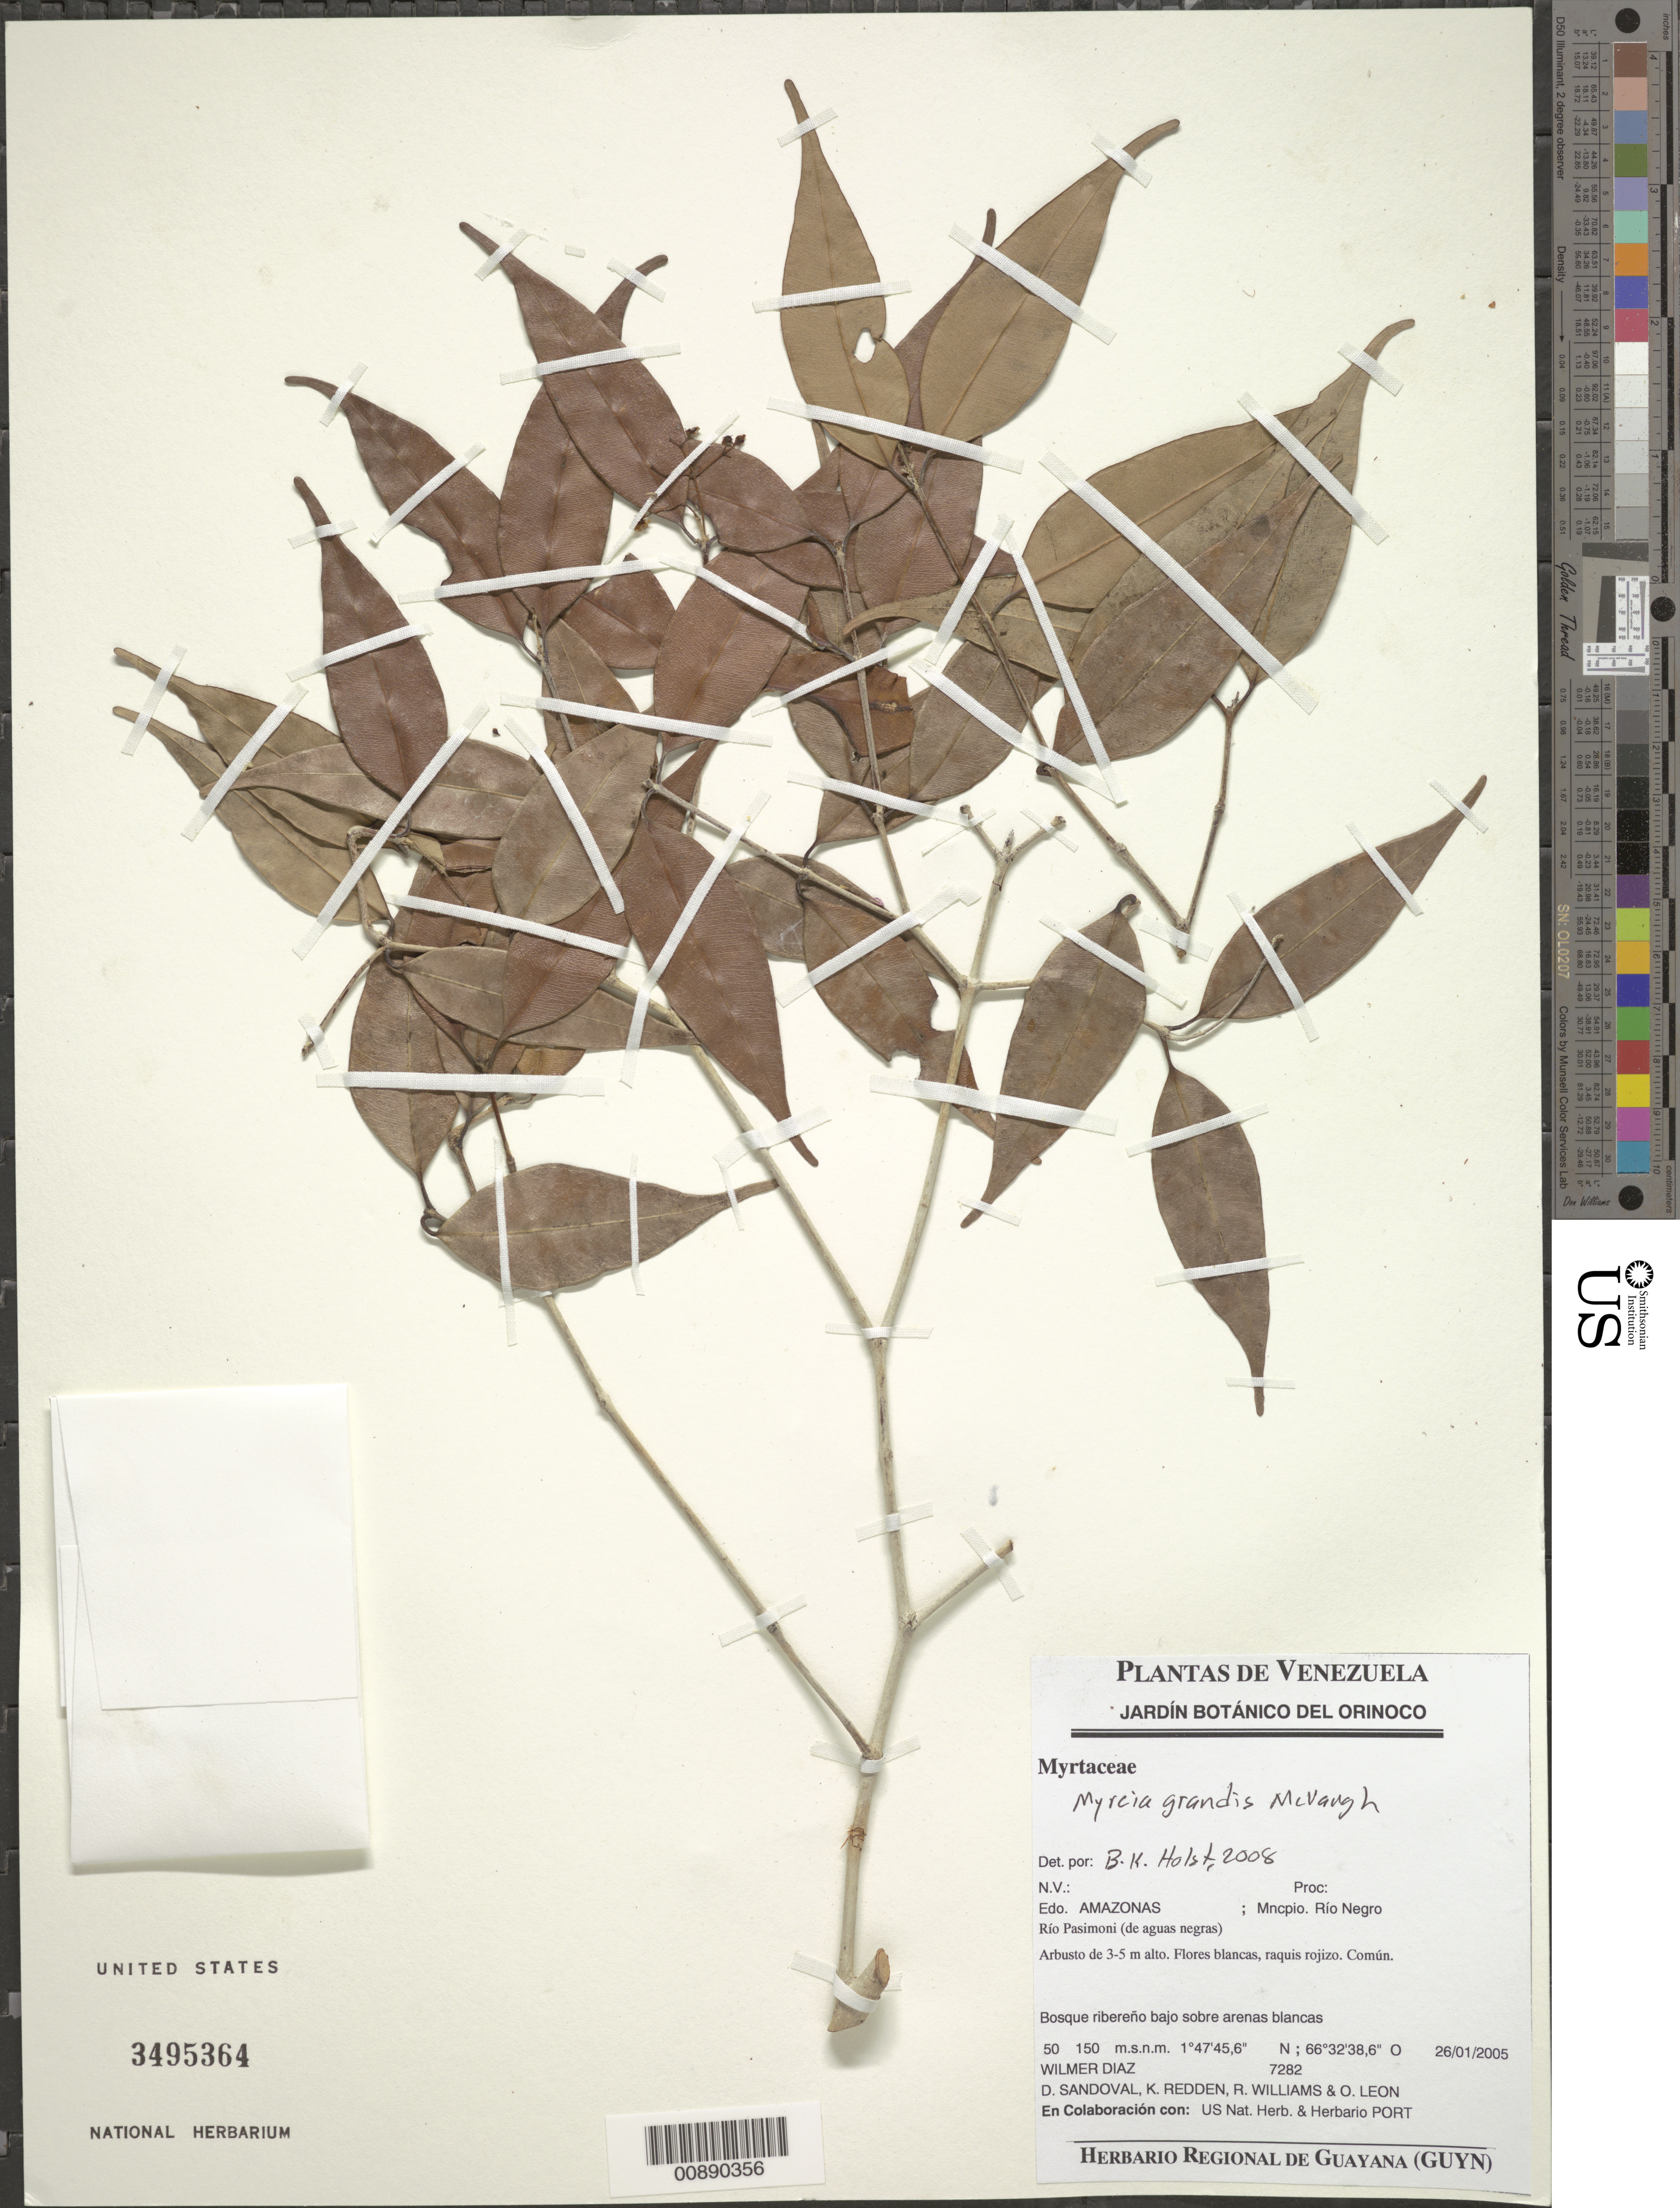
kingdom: Plantae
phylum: Tracheophyta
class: Magnoliopsida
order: Myrtales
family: Myrtaceae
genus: Myrcia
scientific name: Myrcia grandis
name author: McVaugh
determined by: Holst, Bruce K.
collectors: W. Díaz P., D. Sandoval, K. M. Redden, R. Williams & O. León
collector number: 7282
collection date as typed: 26-Jan-05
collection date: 2005-01-26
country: Venezuela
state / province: Amazonas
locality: Mun. Río Negro, Río Pasimoni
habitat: Bosque ribereño bajo sobre arenas blancas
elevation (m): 50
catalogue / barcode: US 3495364